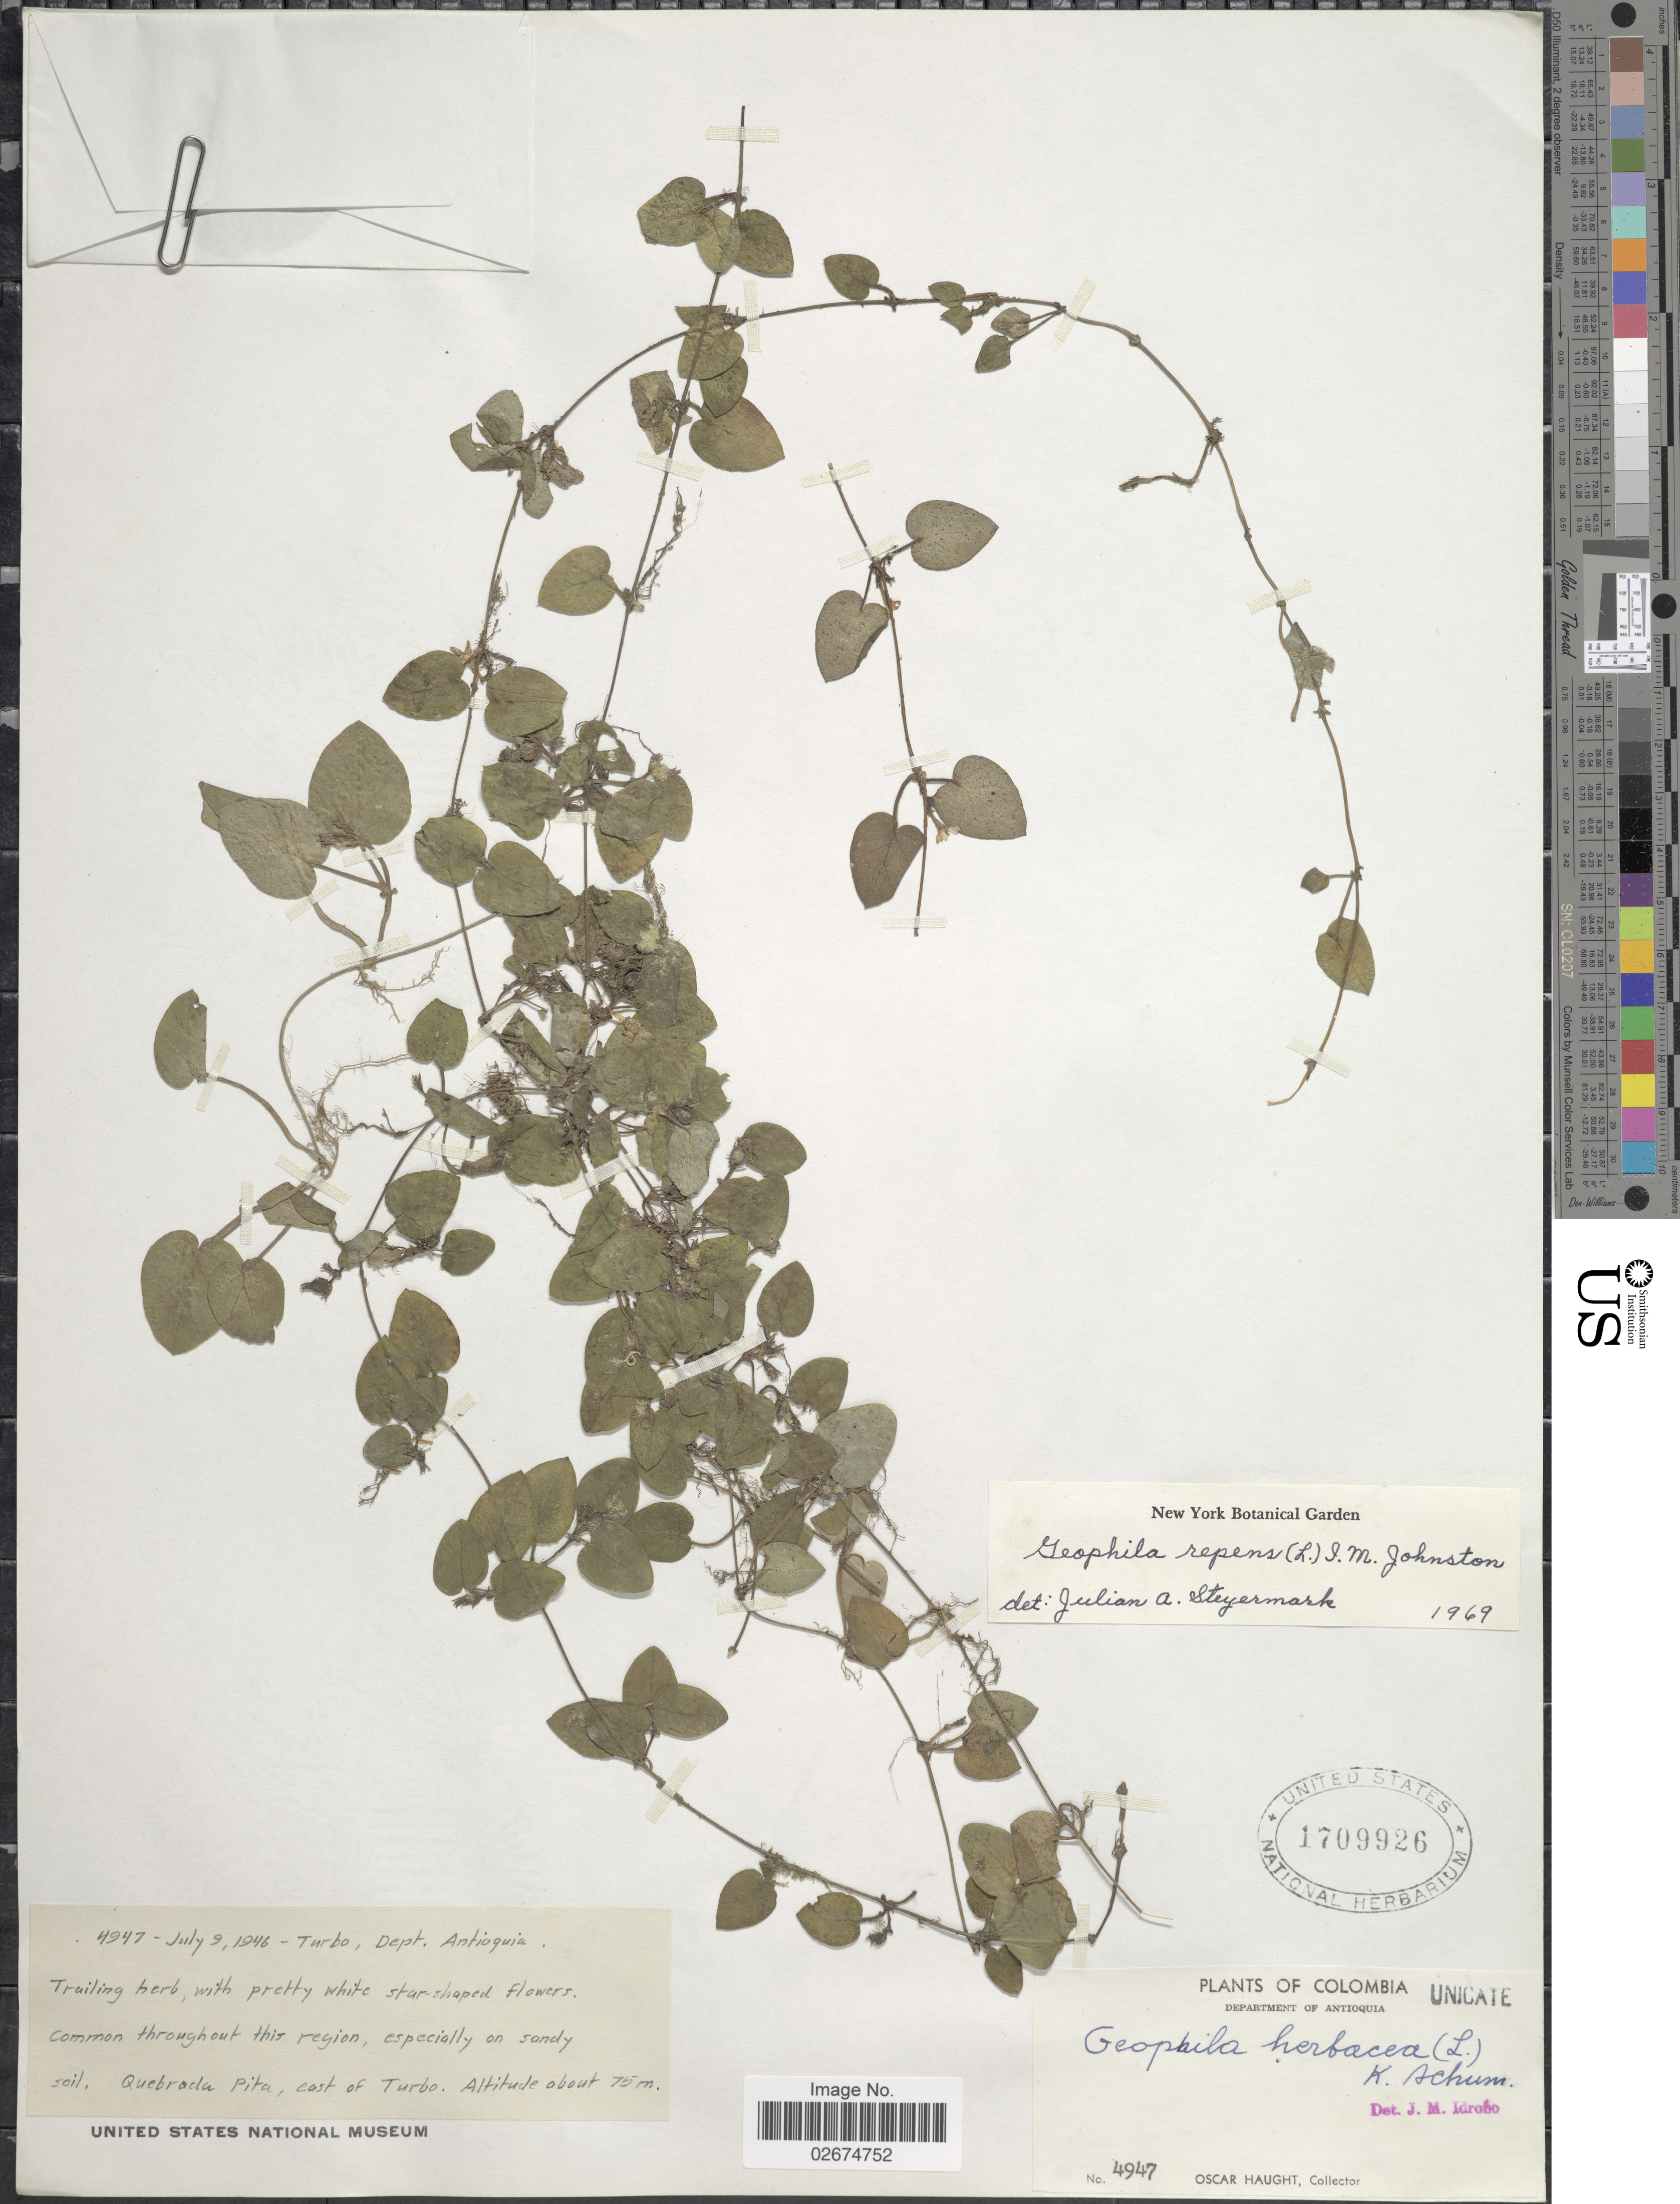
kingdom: Plantae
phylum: Tracheophyta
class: Magnoliopsida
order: Gentianales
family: Rubiaceae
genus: Carinta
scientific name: Carinta repens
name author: (L.) L.B. Sm. & Downs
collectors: O. L. Haught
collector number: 4947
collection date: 1946-07-09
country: Colombia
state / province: Antioquia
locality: Departnent of Antioquia, Quebrada Pita, east of Turbo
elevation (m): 75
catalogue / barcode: US 1709926